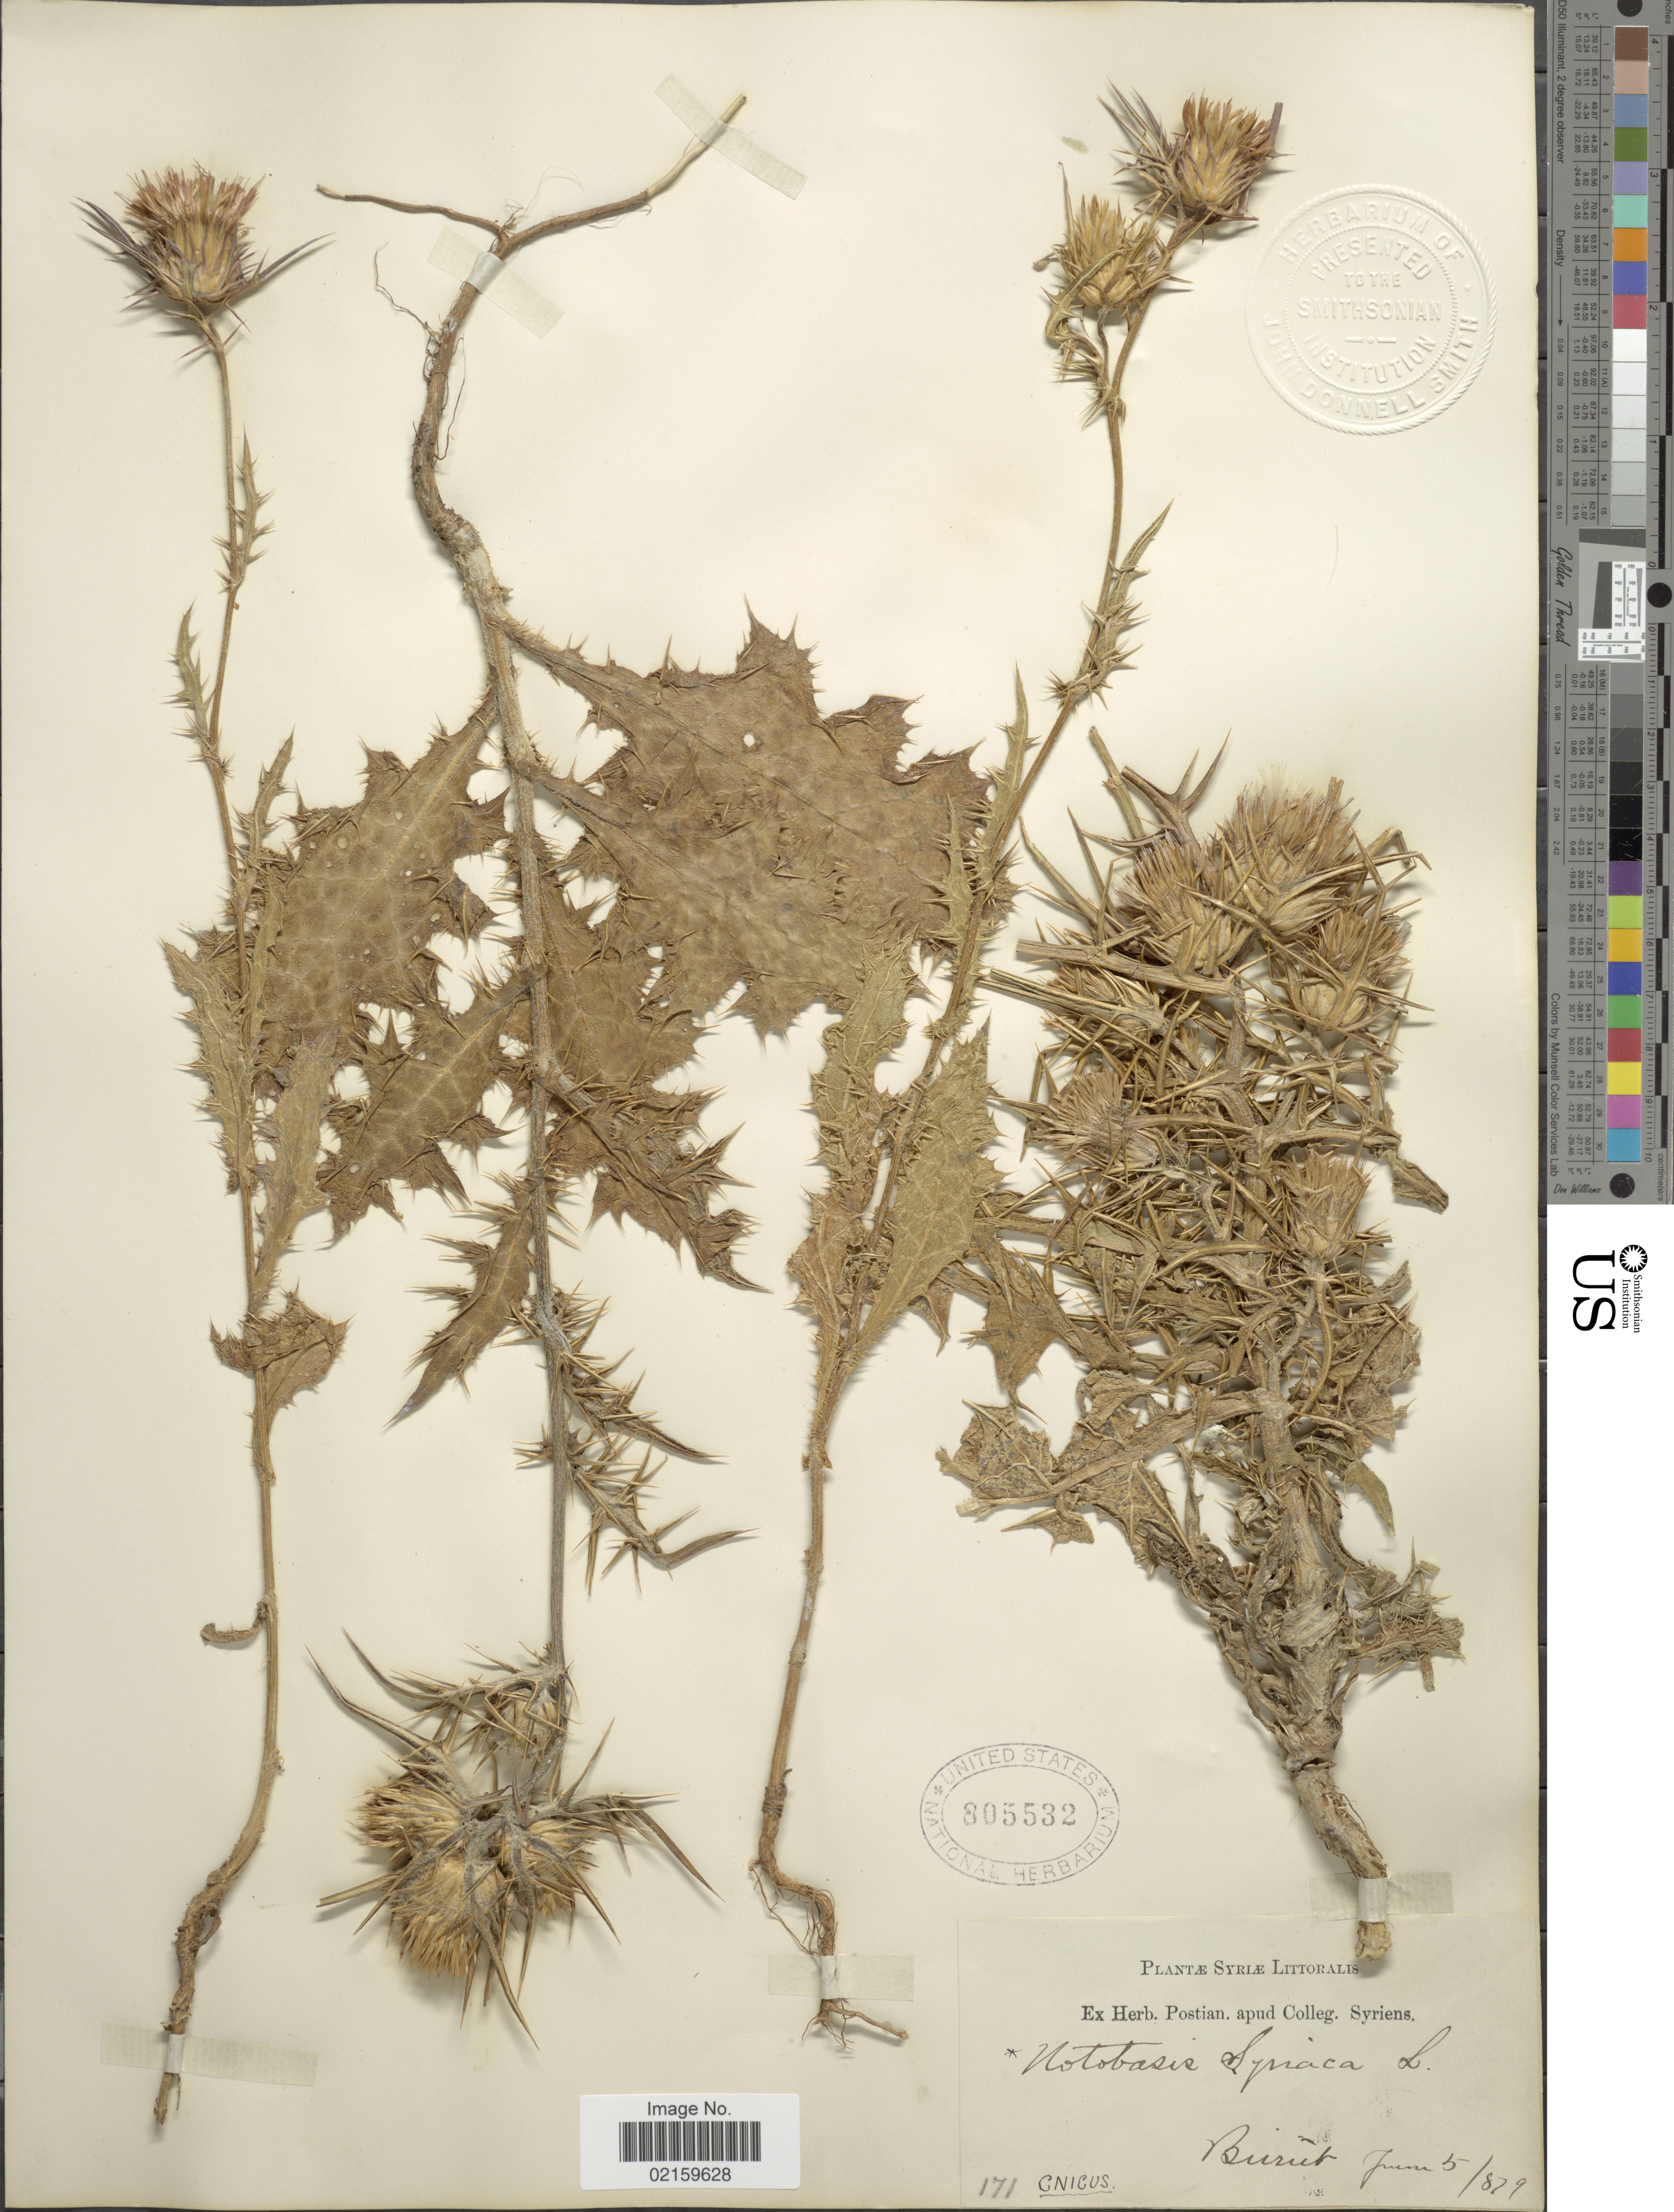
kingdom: Plantae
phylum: Tracheophyta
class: Magnoliopsida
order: Asterales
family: Asteraceae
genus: Notobasis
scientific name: Notobasis syriaca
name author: (L.) Cass.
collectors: ex herb. Postian. apud Colleg. Syriens. Protest. USE "Fannie P. A. Shepard" (10308853) AS PRIMARY COLLECTOR INSTEAD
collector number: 171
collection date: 1879-06-05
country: Syria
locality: Burut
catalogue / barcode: US 805532